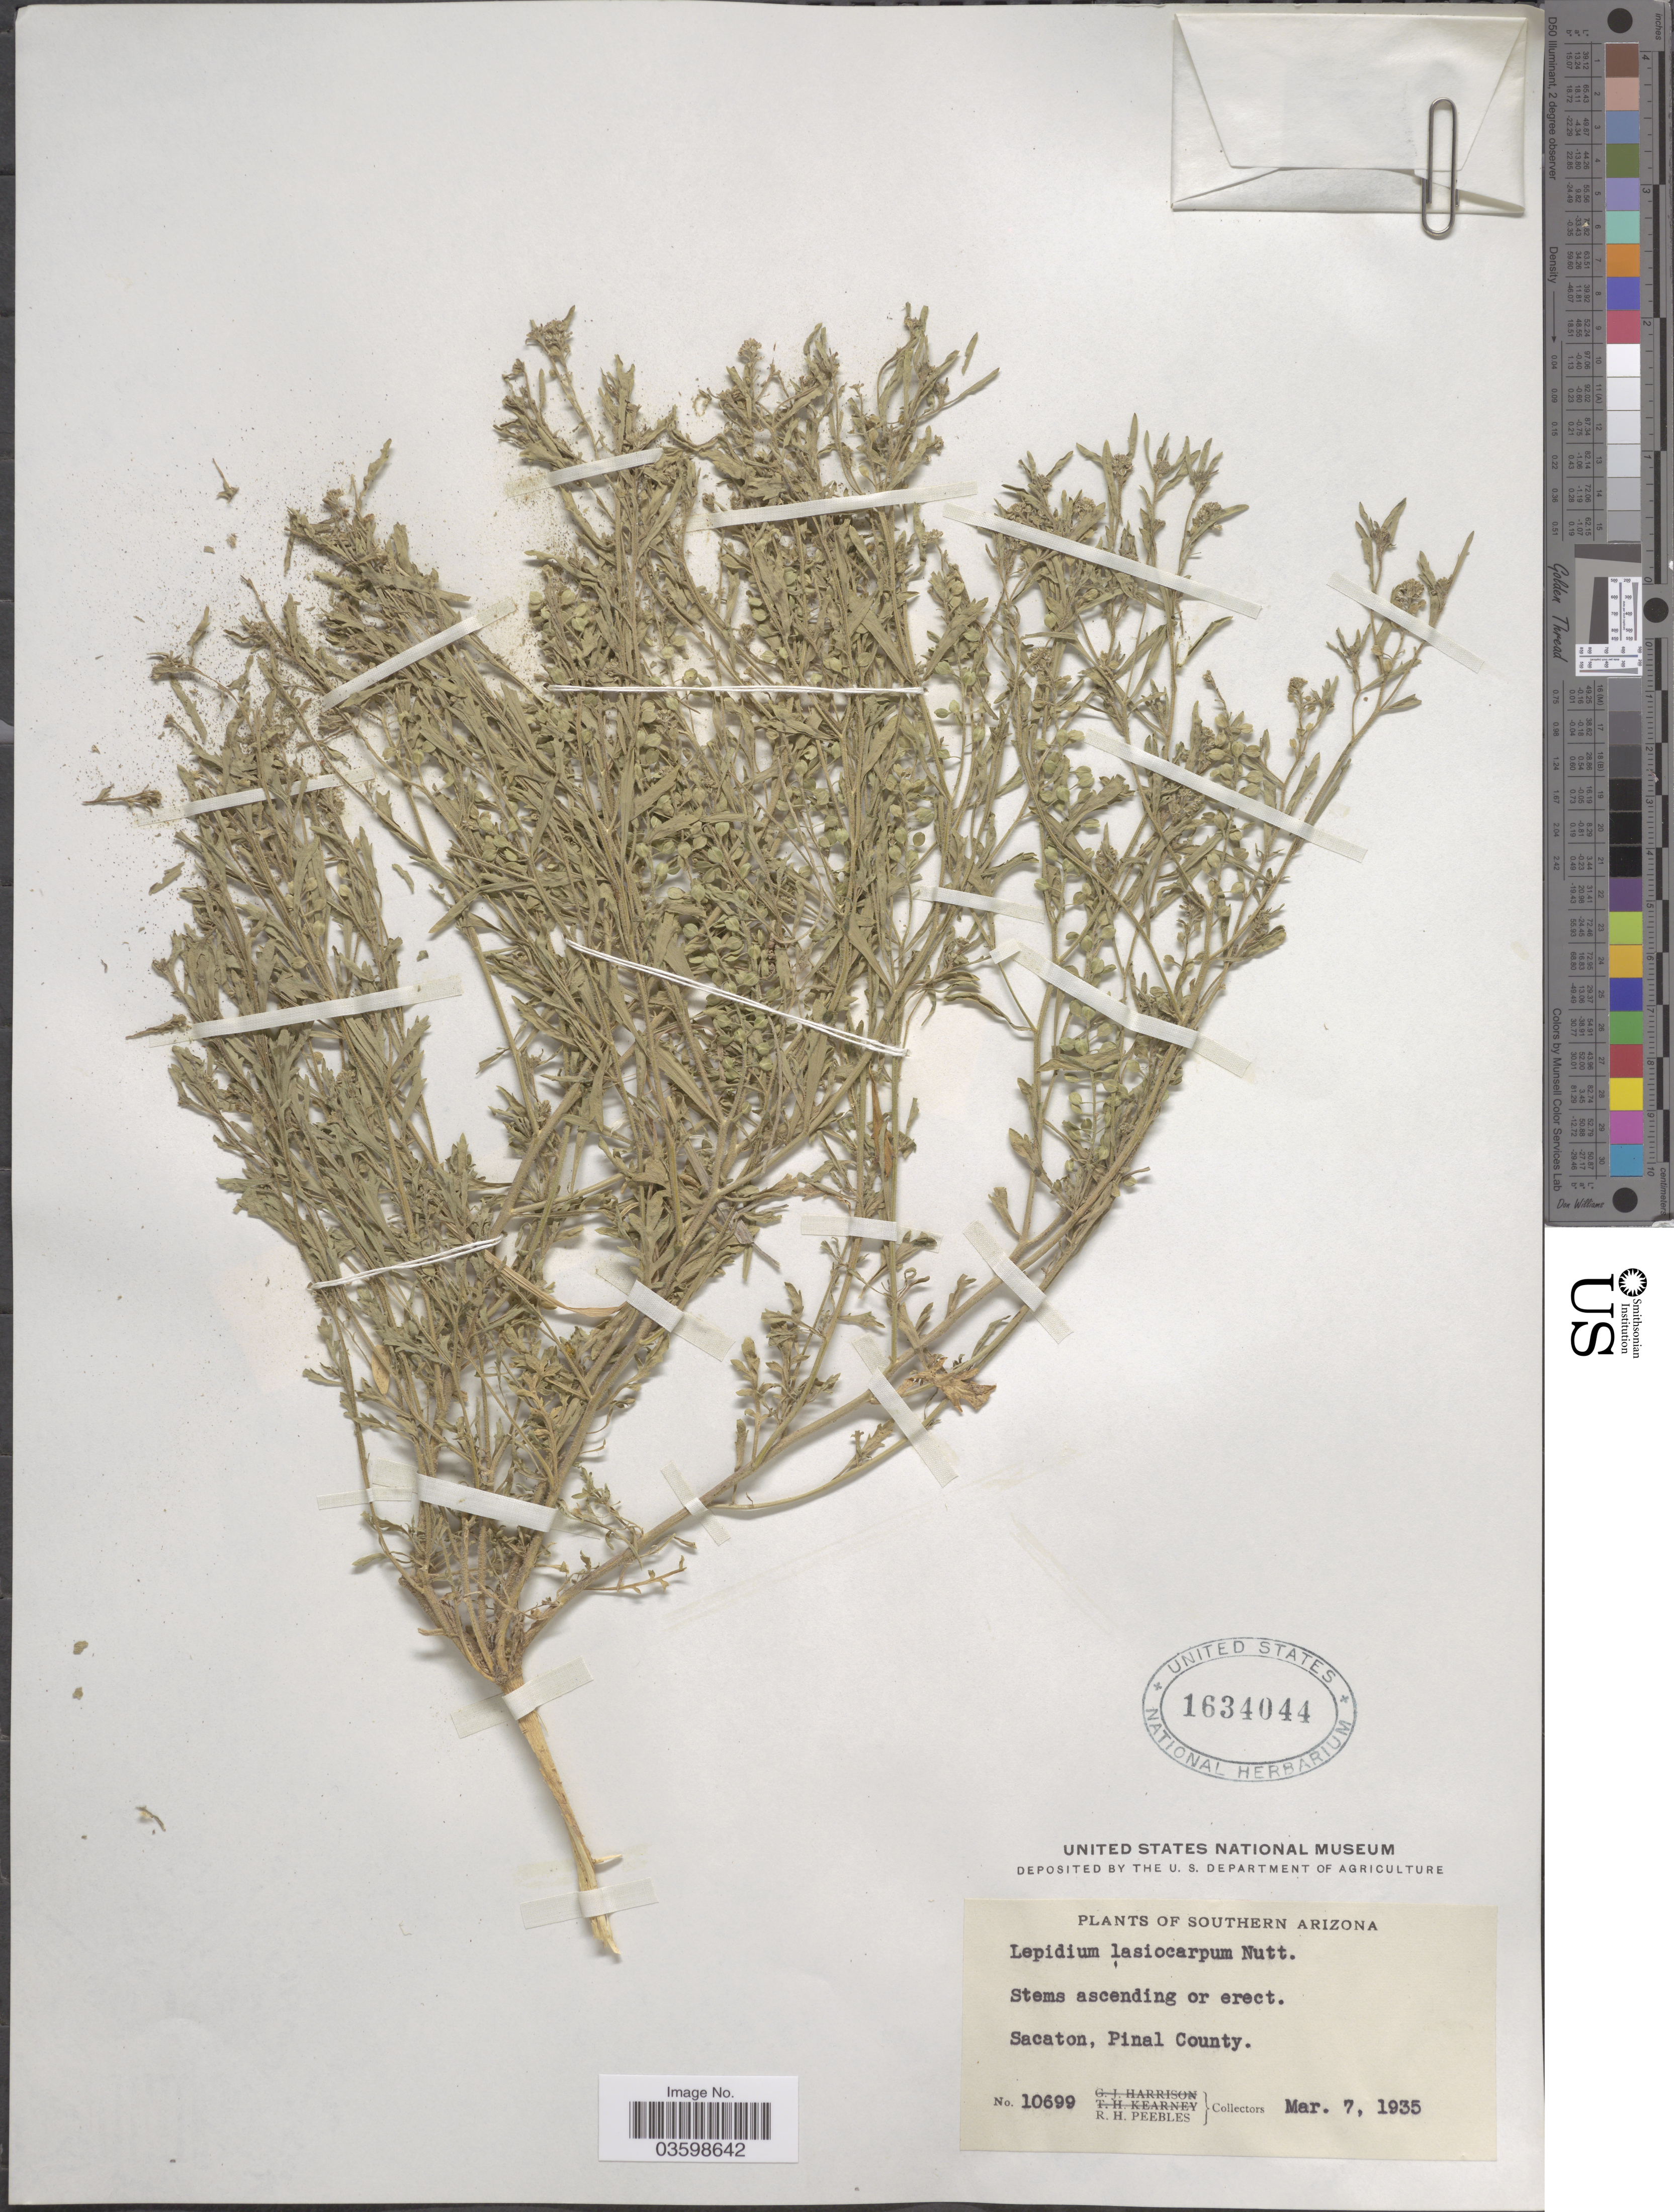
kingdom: Plantae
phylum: Tracheophyta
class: Magnoliopsida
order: Brassicales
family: Brassicaceae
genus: Lepidium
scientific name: Lepidium lasiocarpum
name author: Nutt.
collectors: R. H. Peebles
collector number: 10699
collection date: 1935-03-07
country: United States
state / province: Arizona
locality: Southern Arizona. Sacaton, Pinal County.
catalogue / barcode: US 1634044